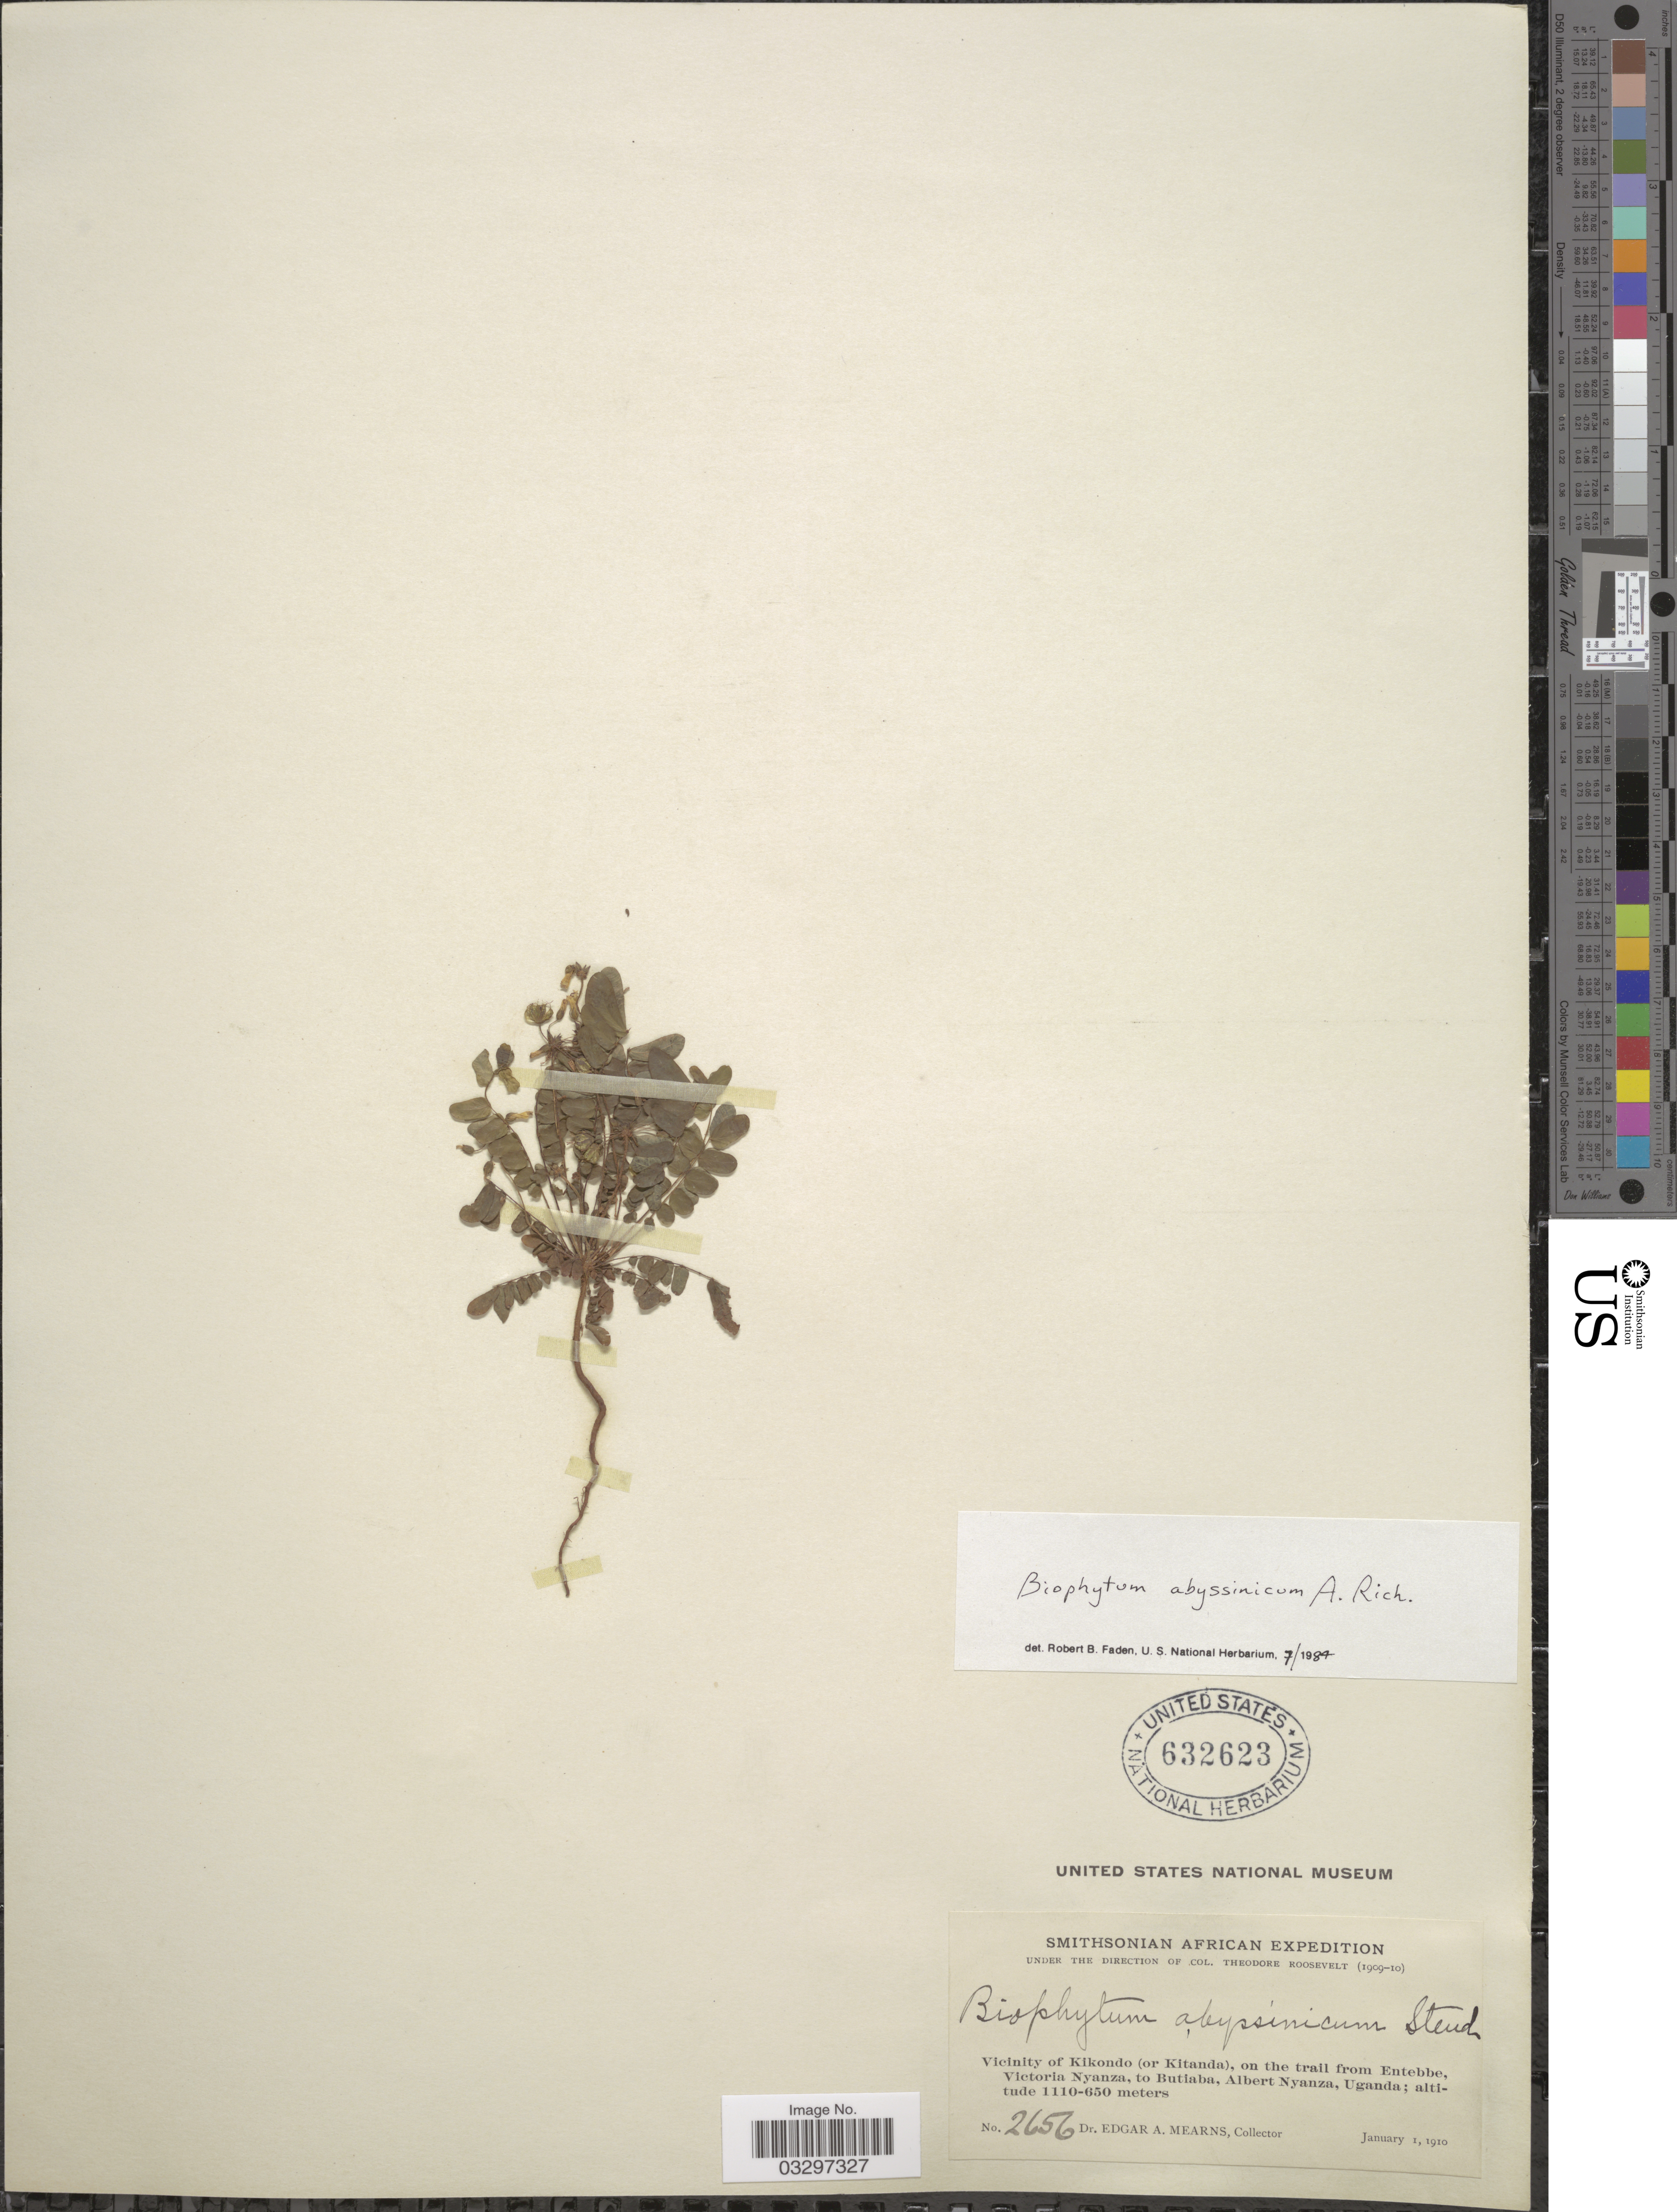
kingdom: Plantae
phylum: Tracheophyta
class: Magnoliopsida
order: Oxalidales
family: Oxalidaceae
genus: Biophytum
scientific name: Biophytum abyssinicum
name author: Steud. ex A. Rich.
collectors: E. A. Mearns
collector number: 2656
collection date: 1910-01-01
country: Uganda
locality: Vicinity of Kikondo (or Kitanda), on the trail from Entebbe, Victoria Nyanza, to Butiaba, Albert Nyanza.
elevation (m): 650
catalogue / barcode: US 632623